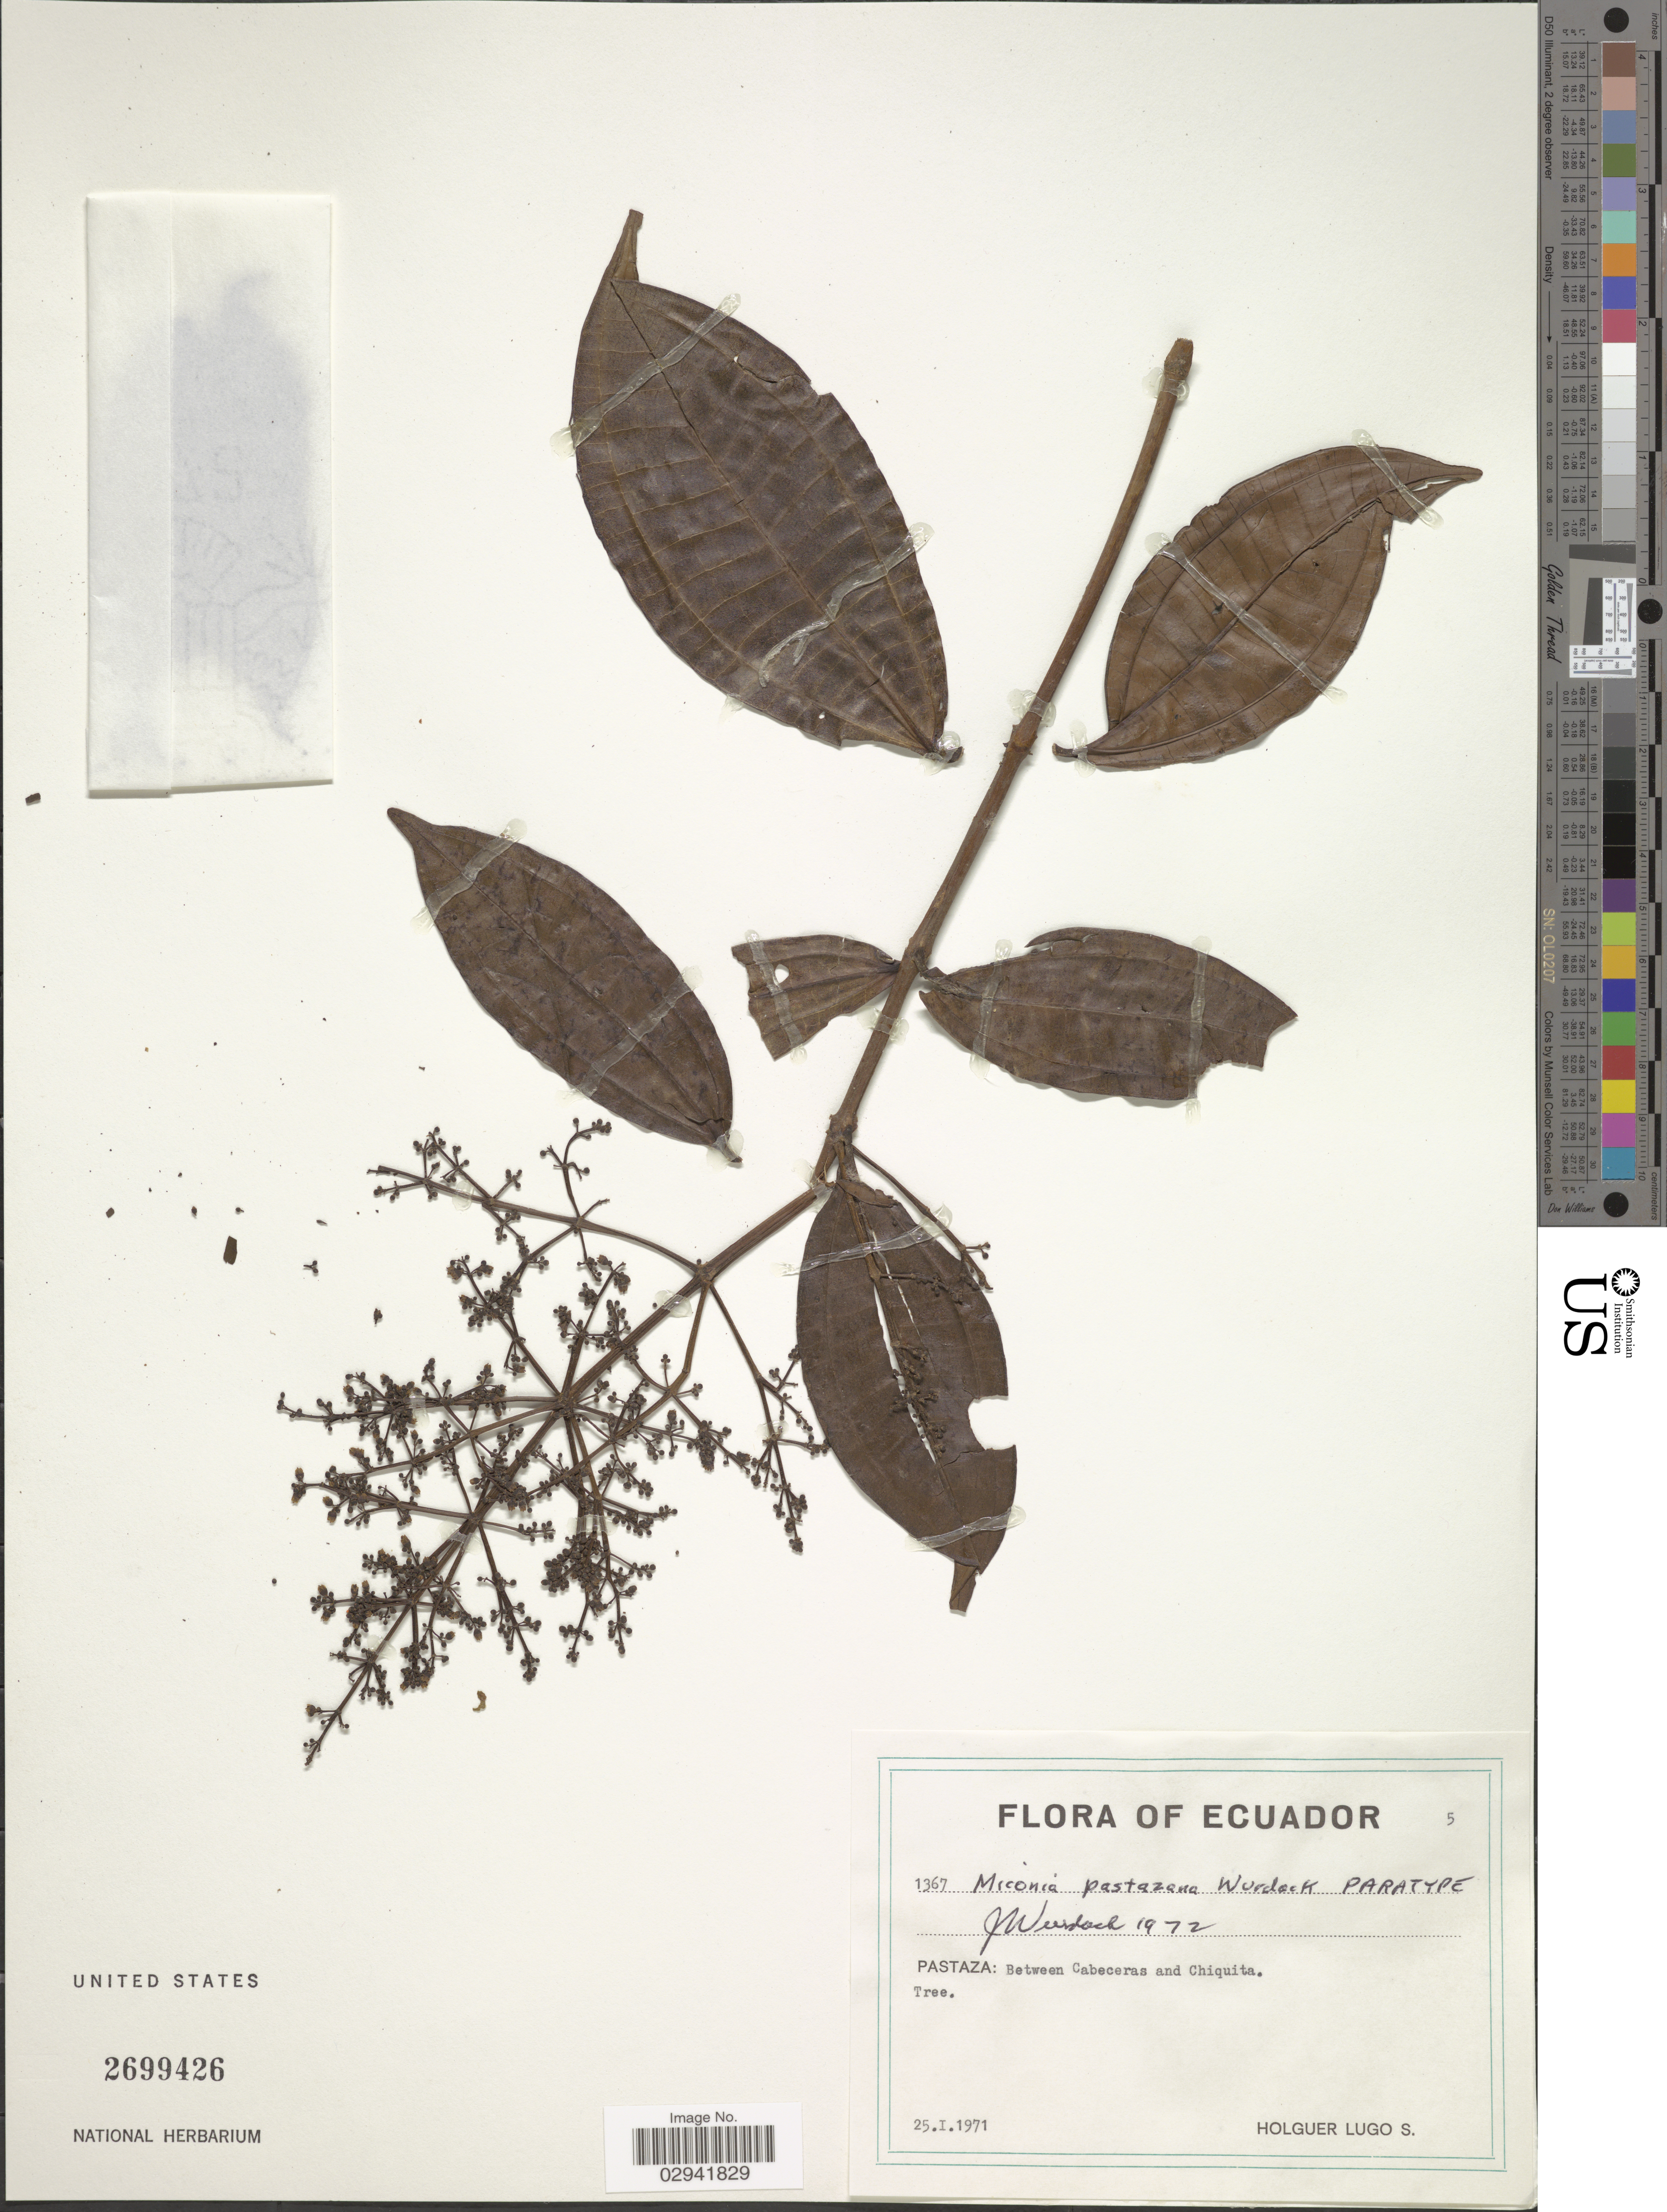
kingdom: Plantae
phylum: Tracheophyta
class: Magnoliopsida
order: Myrtales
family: Melastomataceae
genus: Miconia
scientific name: Miconia pastazana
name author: Wurdack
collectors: H. Lugo S.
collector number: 1367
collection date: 1971-01-25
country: Ecuador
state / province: Pastaza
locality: Between Cabeceras and Chiquita.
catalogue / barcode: US 2699426